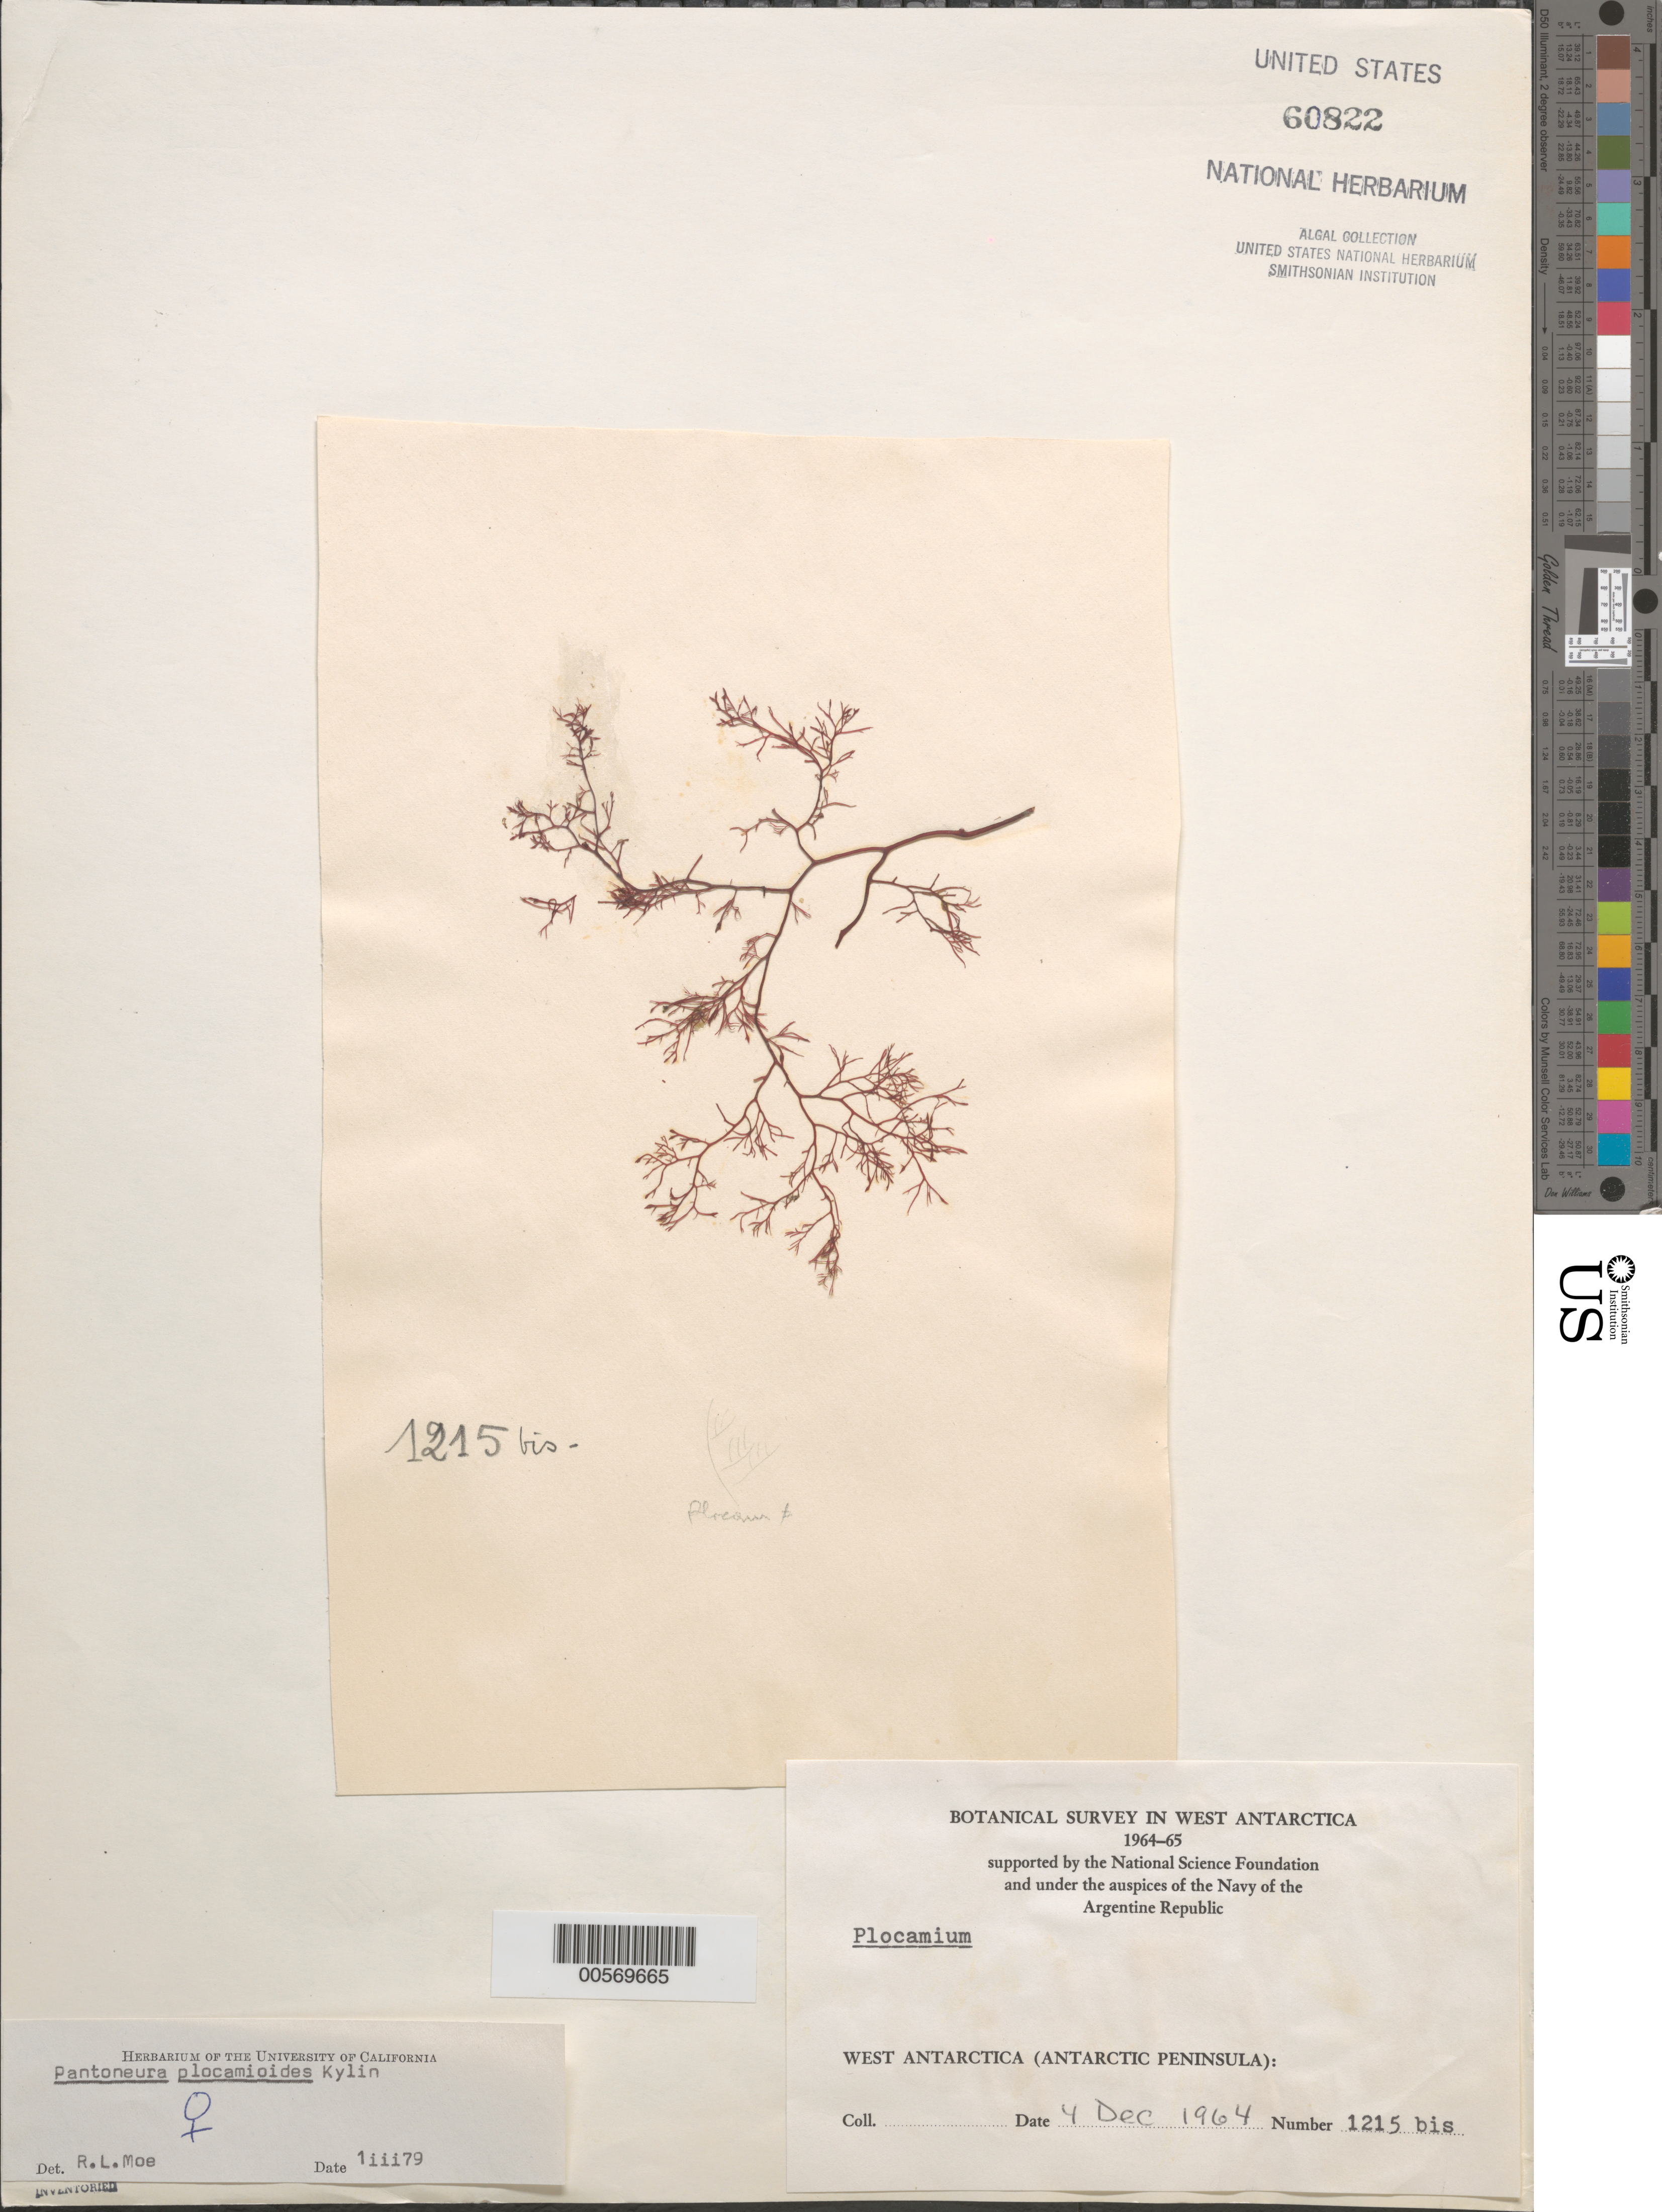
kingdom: Plantae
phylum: Rhodophyta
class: Florideophyceae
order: Ceramiales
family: Delesseriaceae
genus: Pantoneura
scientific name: Pantoneura plocamioides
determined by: Moe, R. L.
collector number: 1215 bis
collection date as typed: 04 Dec 1964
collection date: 1964-12-04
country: Antarctica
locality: Antarctic Peninsula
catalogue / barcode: US 60822